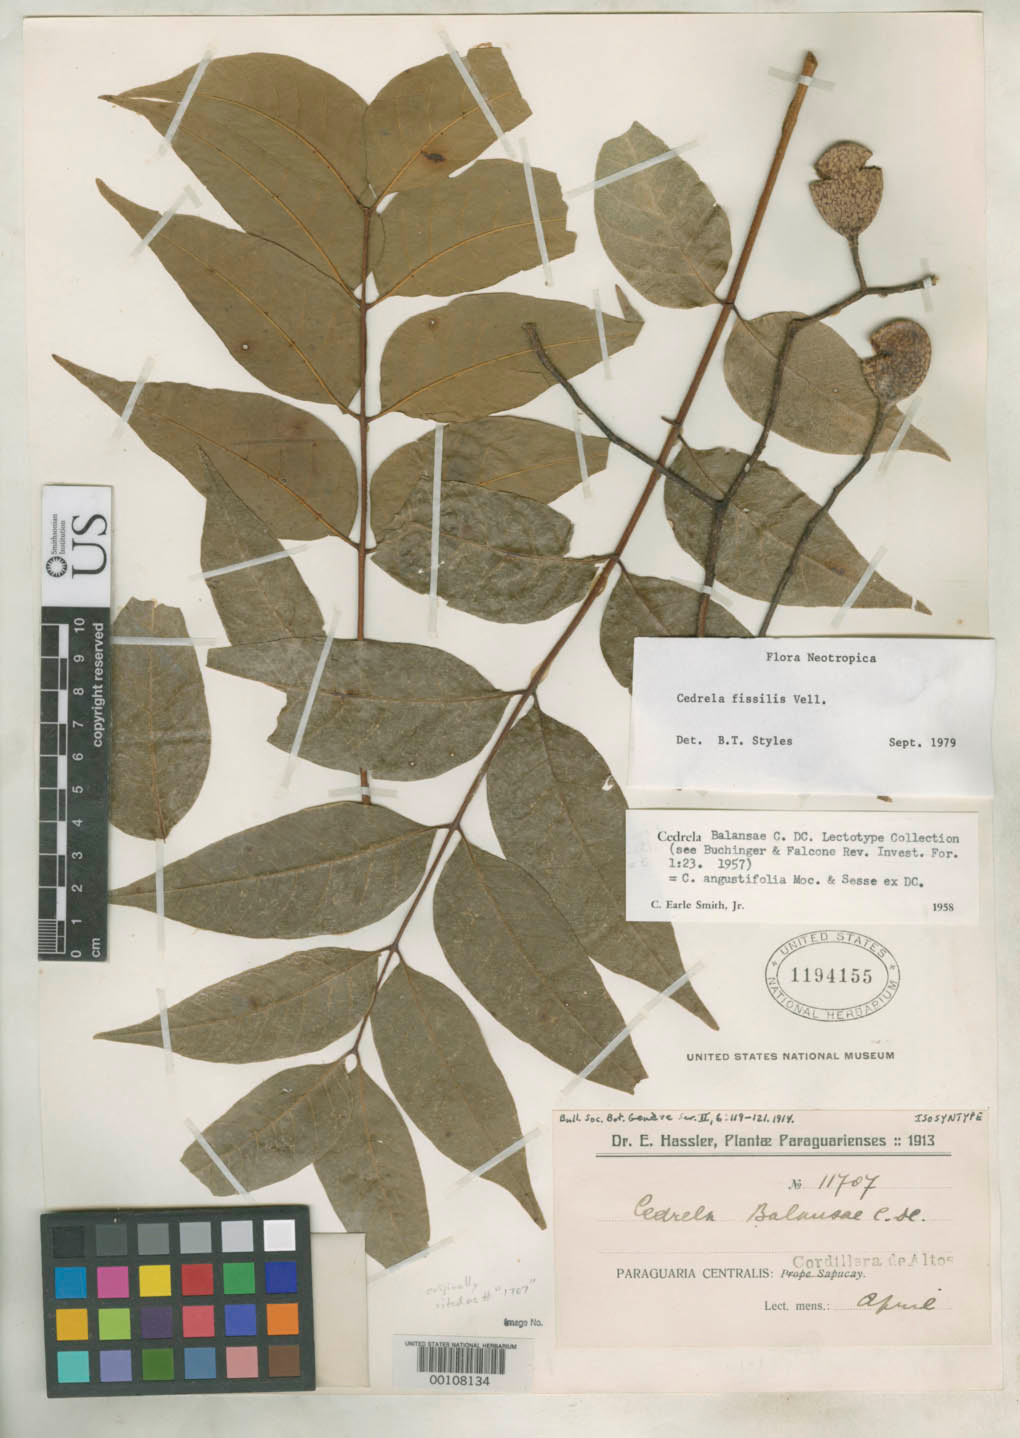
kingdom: Plantae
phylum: Tracheophyta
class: Magnoliopsida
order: Sapindales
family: Meliaceae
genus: Cedrela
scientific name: Cedrela balansae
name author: C. DC.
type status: Lectotype; Isosyntype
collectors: E. Hassler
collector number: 11707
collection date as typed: Apr 1913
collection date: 1913-04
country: Paraguay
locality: Cordillera de Altos.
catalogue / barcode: US 1194155